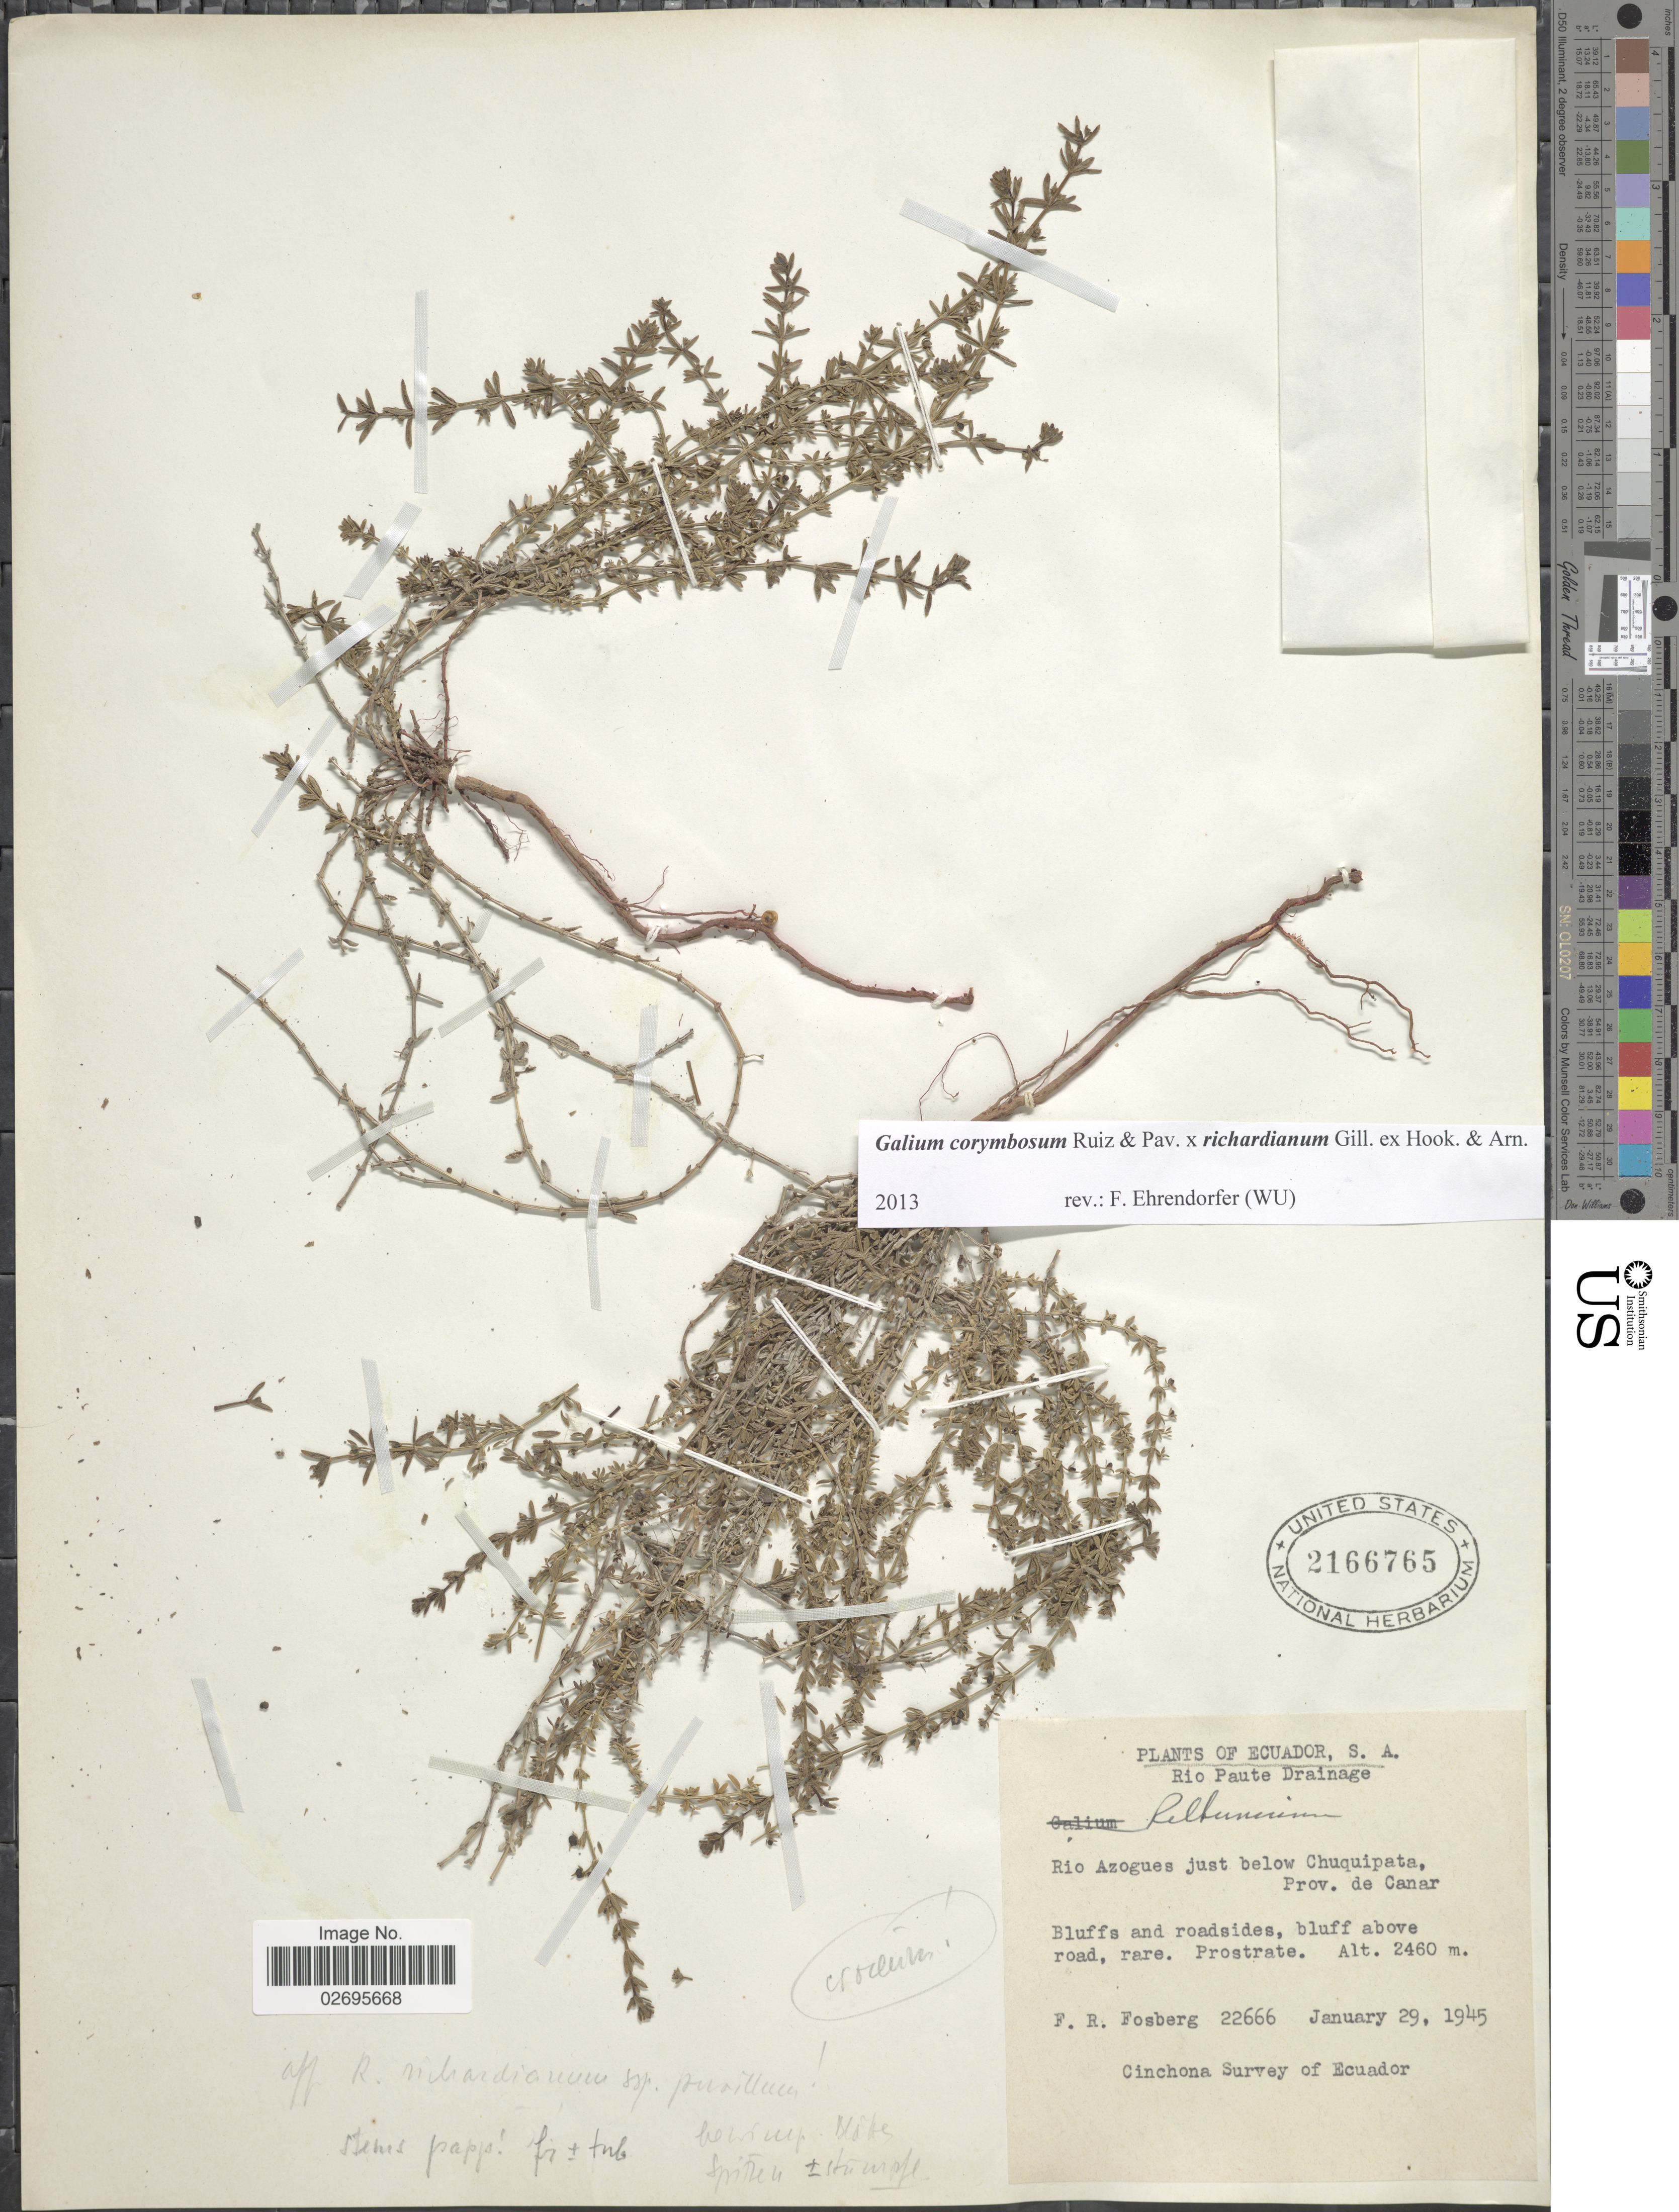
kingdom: Plantae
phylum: Tracheophyta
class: Magnoliopsida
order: Gentianales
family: Rubiaceae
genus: Galium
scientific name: Galium corymbosum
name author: Ruiz & Pav.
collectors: F. R. Fosberg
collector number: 22666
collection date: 1945-01-29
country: Ecuador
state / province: Cañar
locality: Rio Paute Drainage, Rio Azogues just below Chuquipata, Prov. de Canar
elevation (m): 2460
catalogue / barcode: US 2166765